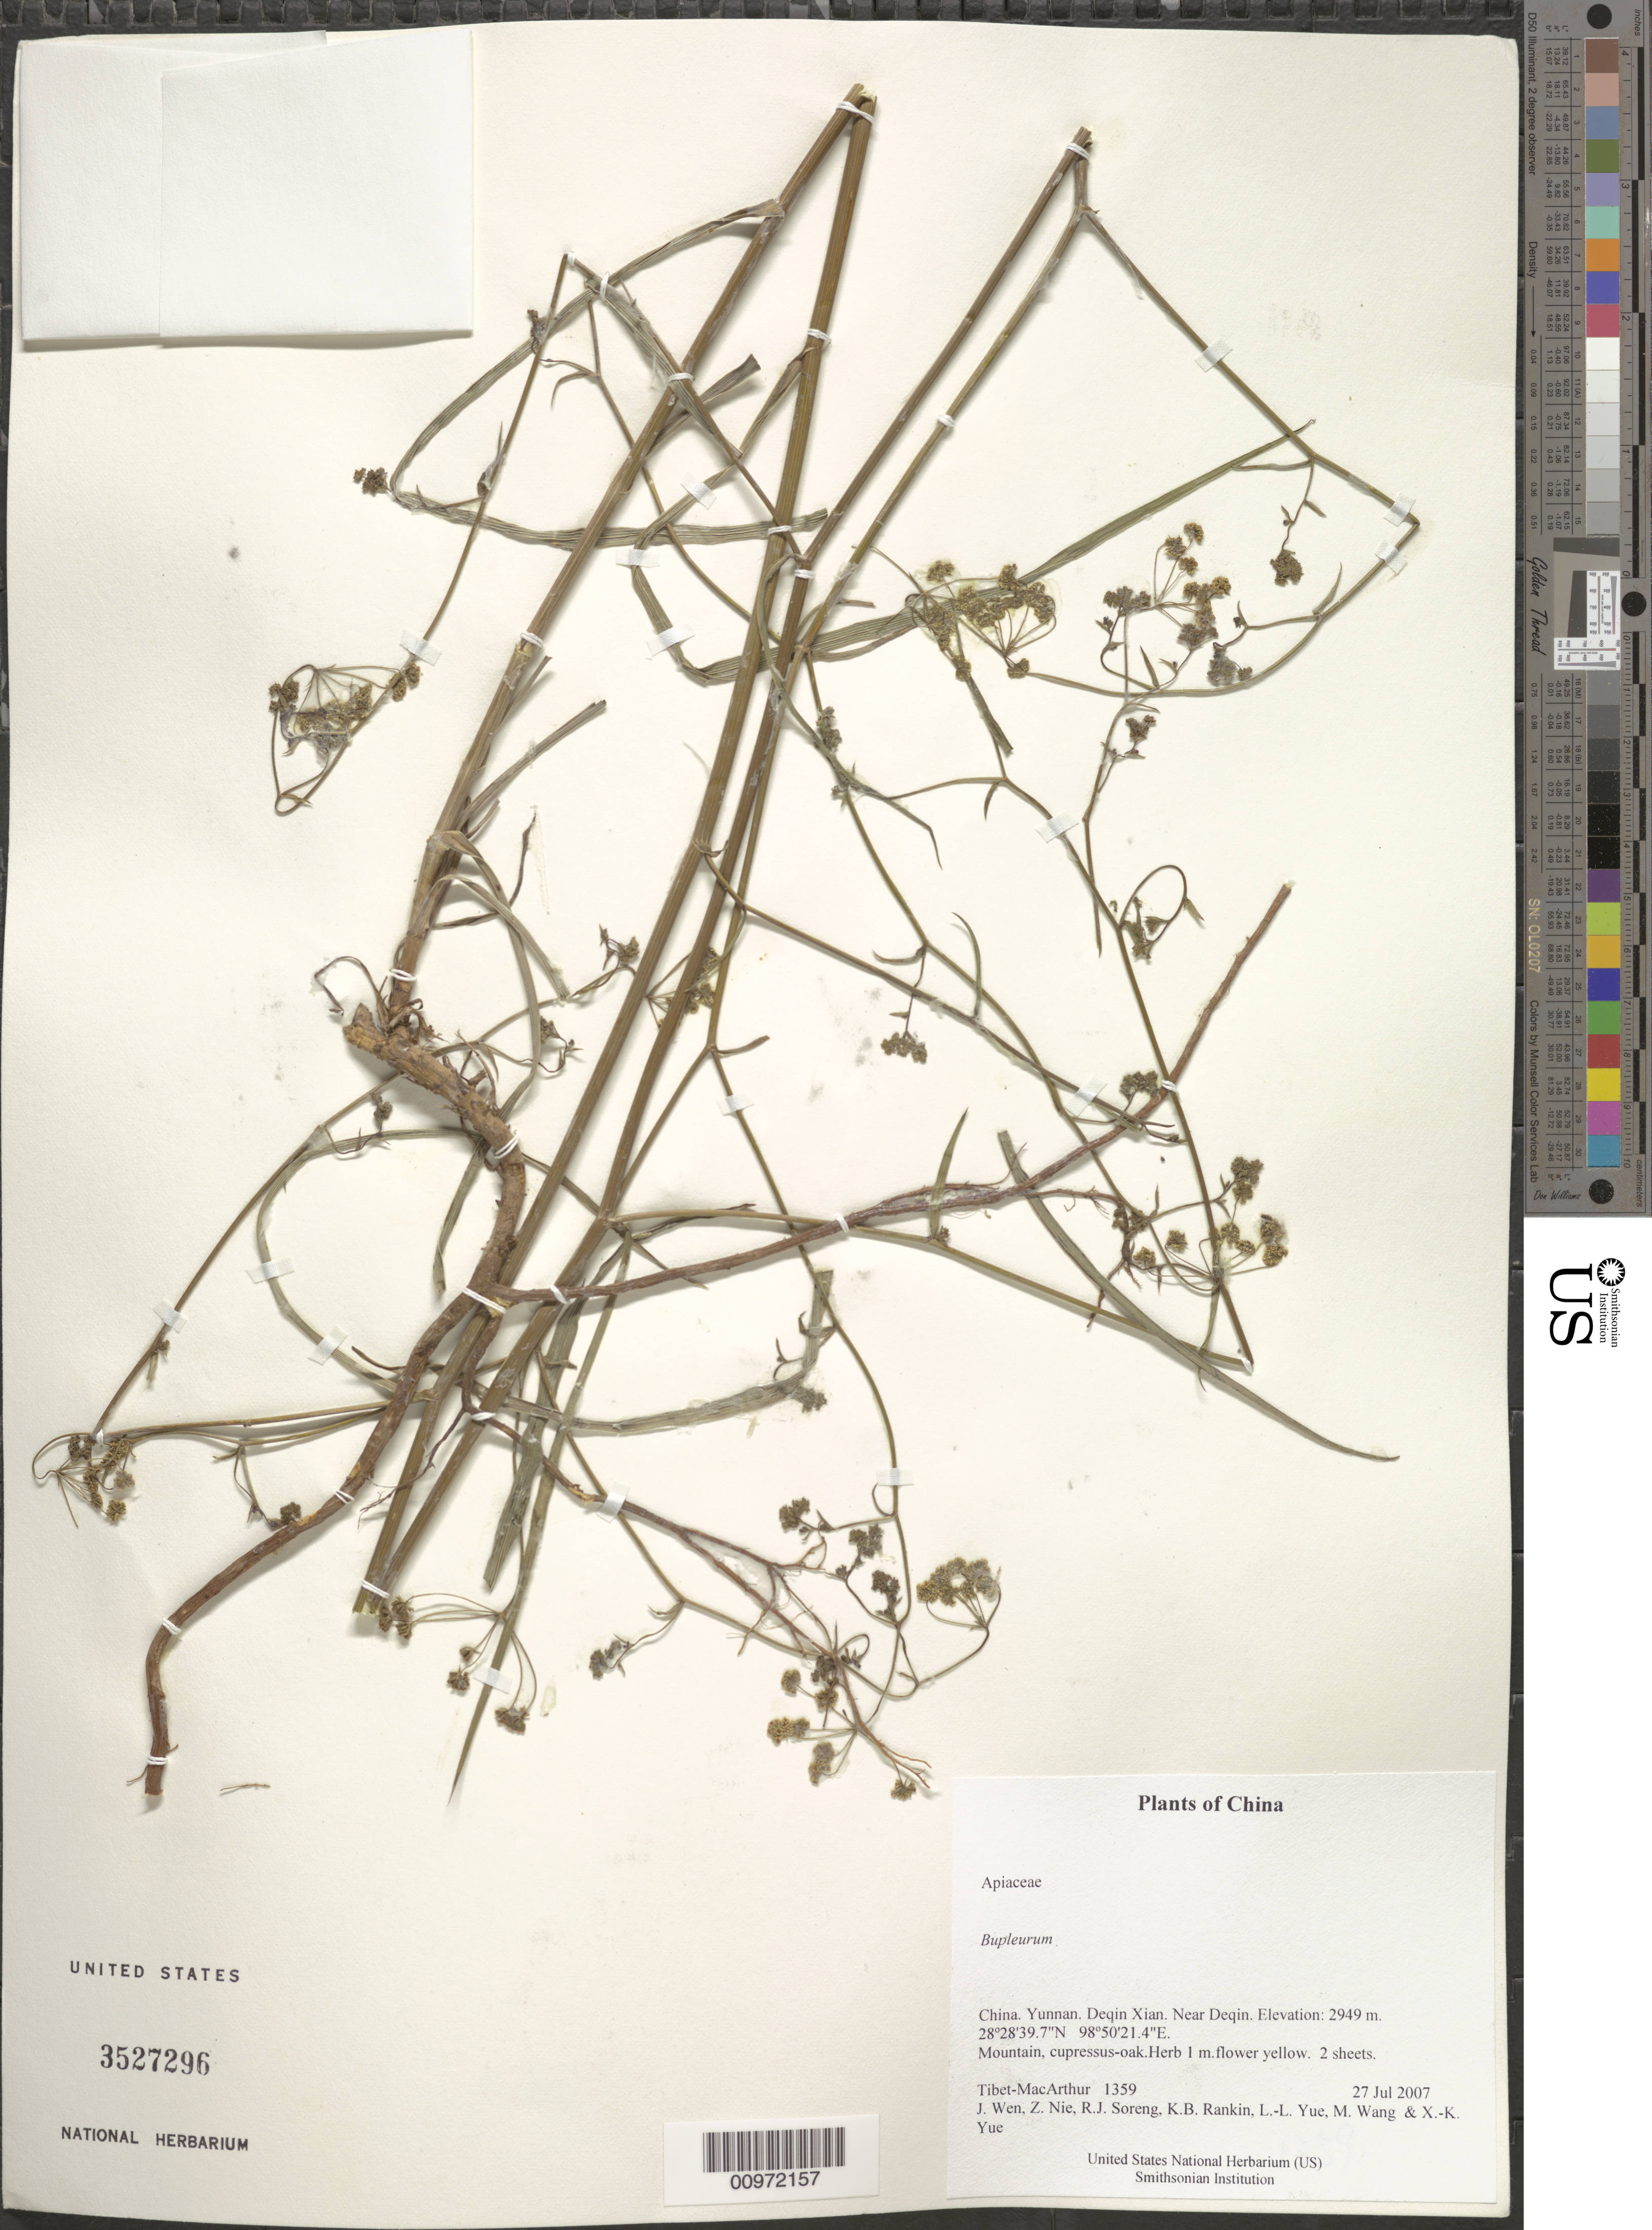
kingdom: Plantae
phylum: Tracheophyta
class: Magnoliopsida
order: Apiales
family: Apiaceae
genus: Bupleurum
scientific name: Bupleurum sp.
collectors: Tibet-MacArthur, J. Wen, Z. Nie, R. J. Soreng, K. Rankin, L. Yue, M. Wang & X. Yue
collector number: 1359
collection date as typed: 27 Jul 2007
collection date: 2007-07-27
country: China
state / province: Yunnan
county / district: Deqin Xian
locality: Near Deqin.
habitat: Mountain, cupressus-oak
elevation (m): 2949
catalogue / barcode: US 3527296